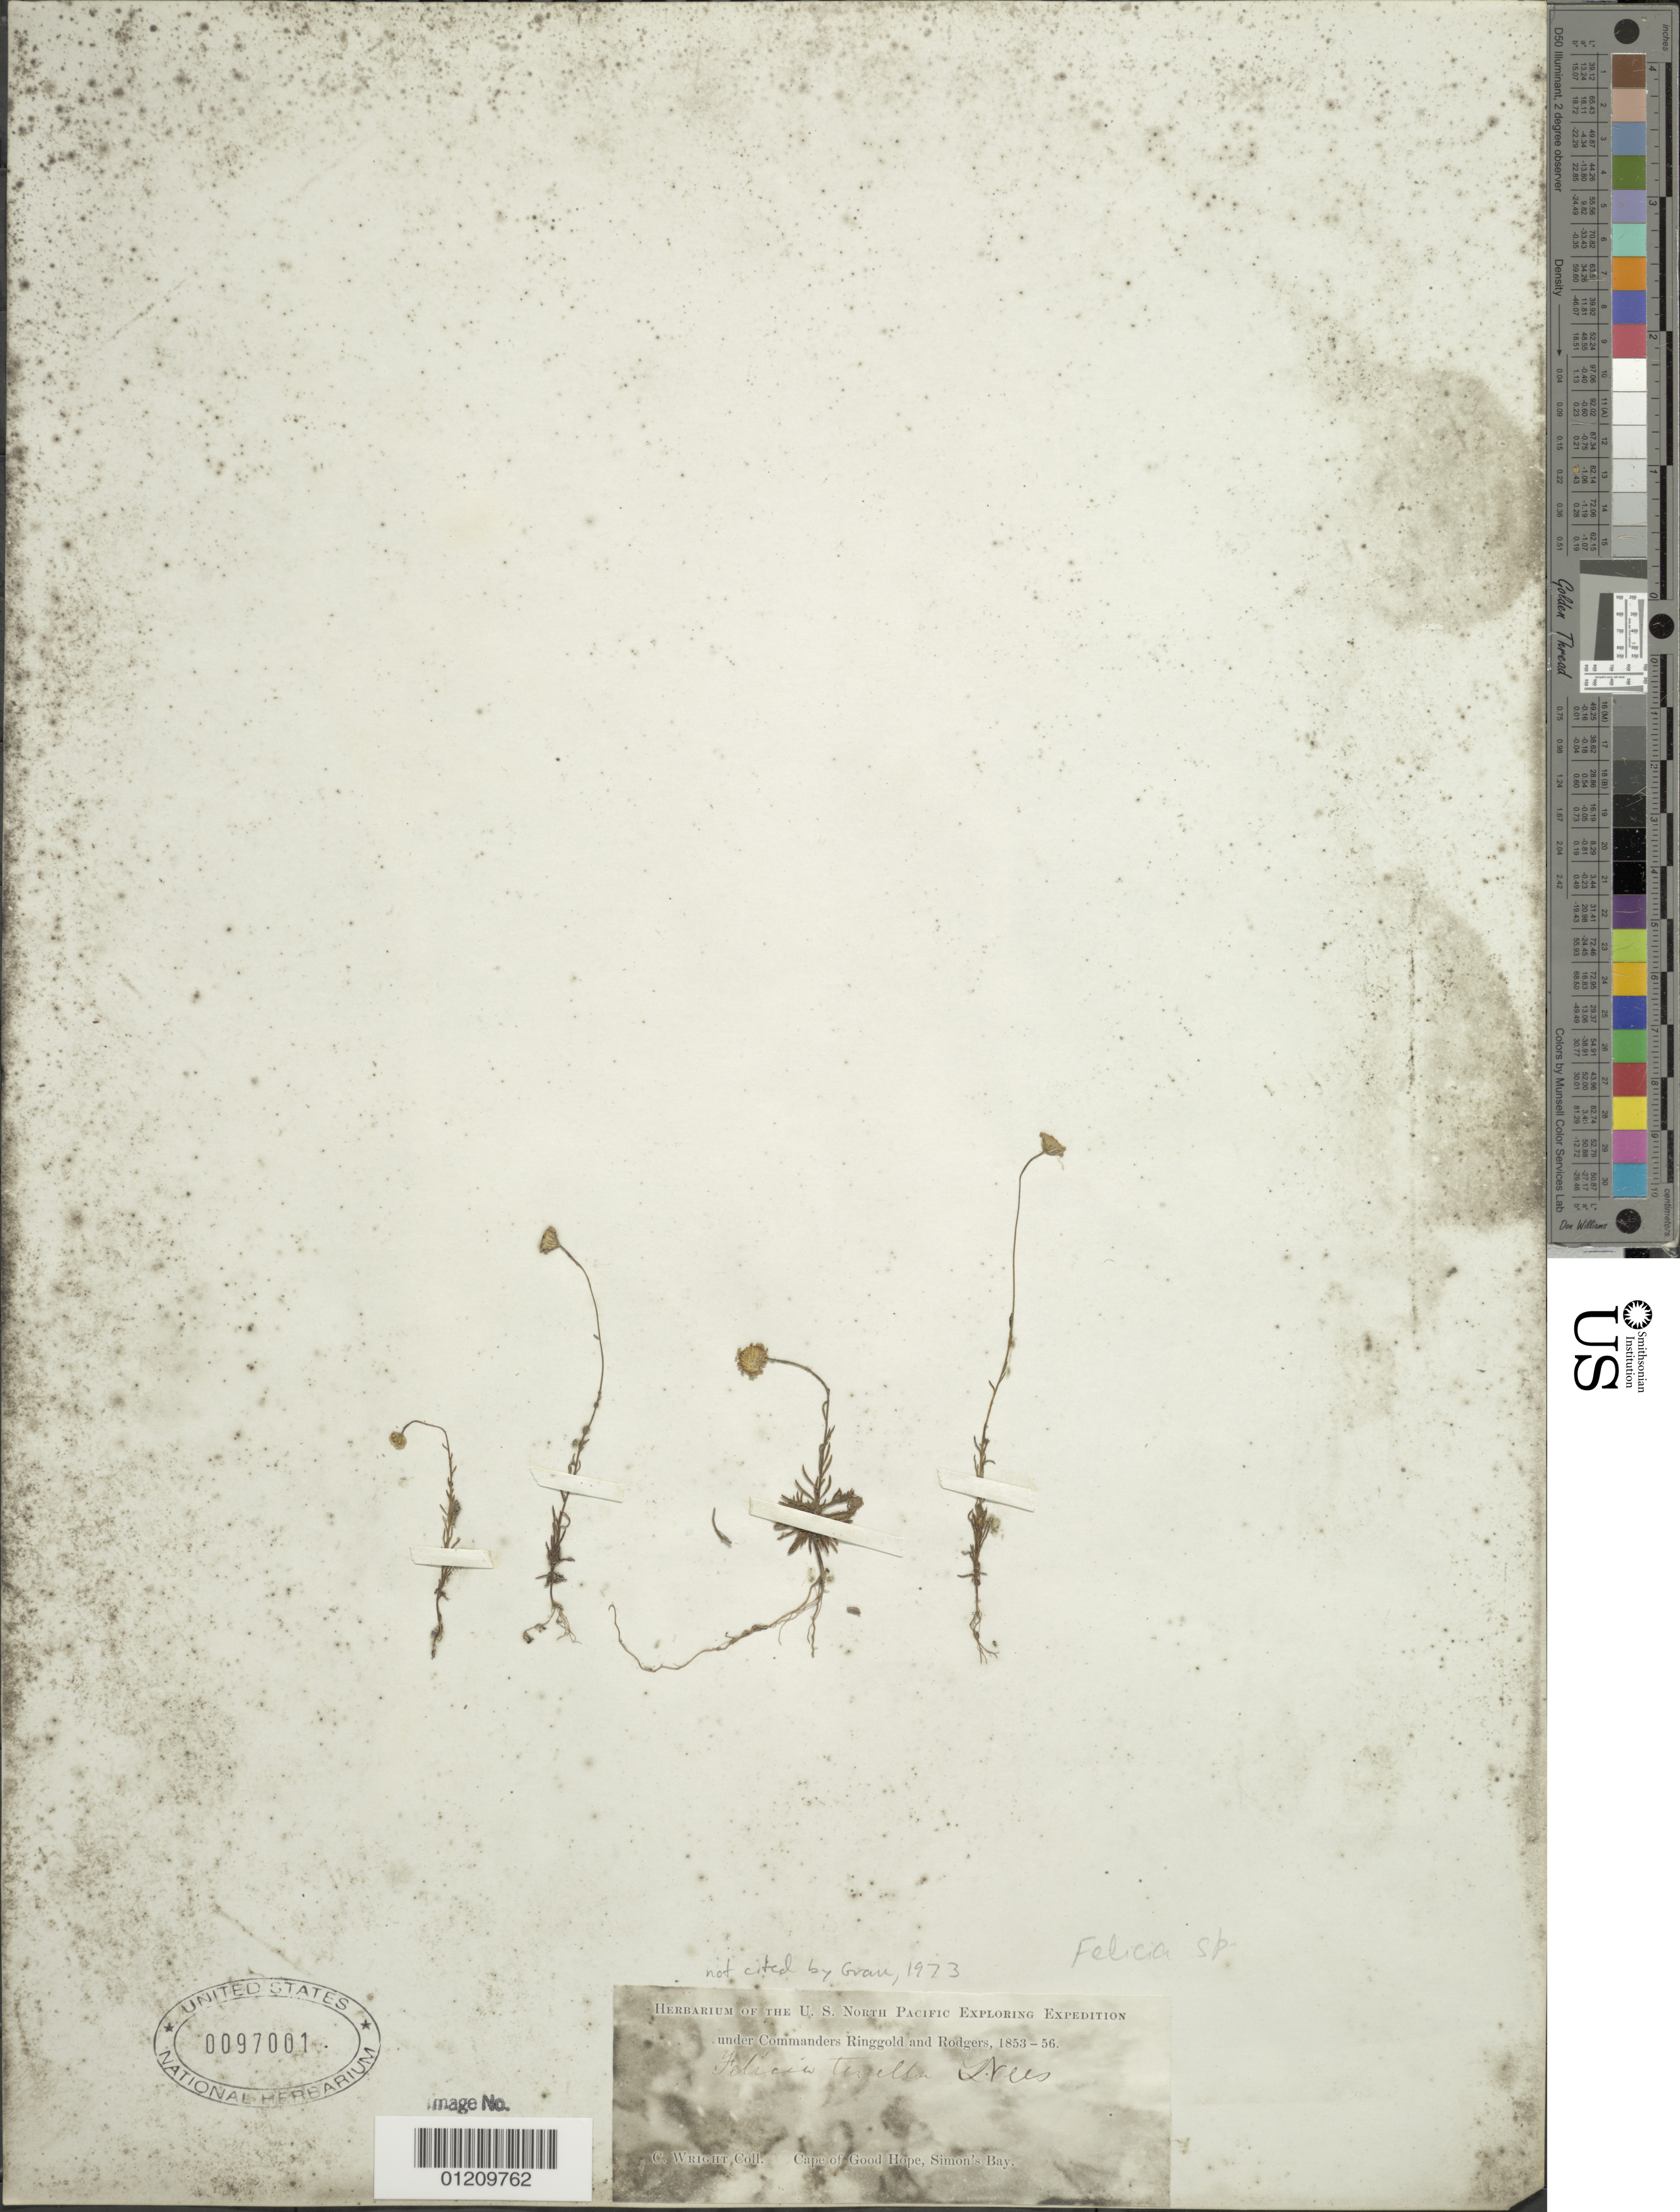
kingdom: Plantae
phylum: Tracheophyta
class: Magnoliopsida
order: Asterales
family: Asteraceae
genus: Felicia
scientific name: Felicia tenella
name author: (L.) Nees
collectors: C. Wright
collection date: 1853/1856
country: South Africa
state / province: Western Cape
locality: Cape of Good Hope, Simon's Bay.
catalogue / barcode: US 97001